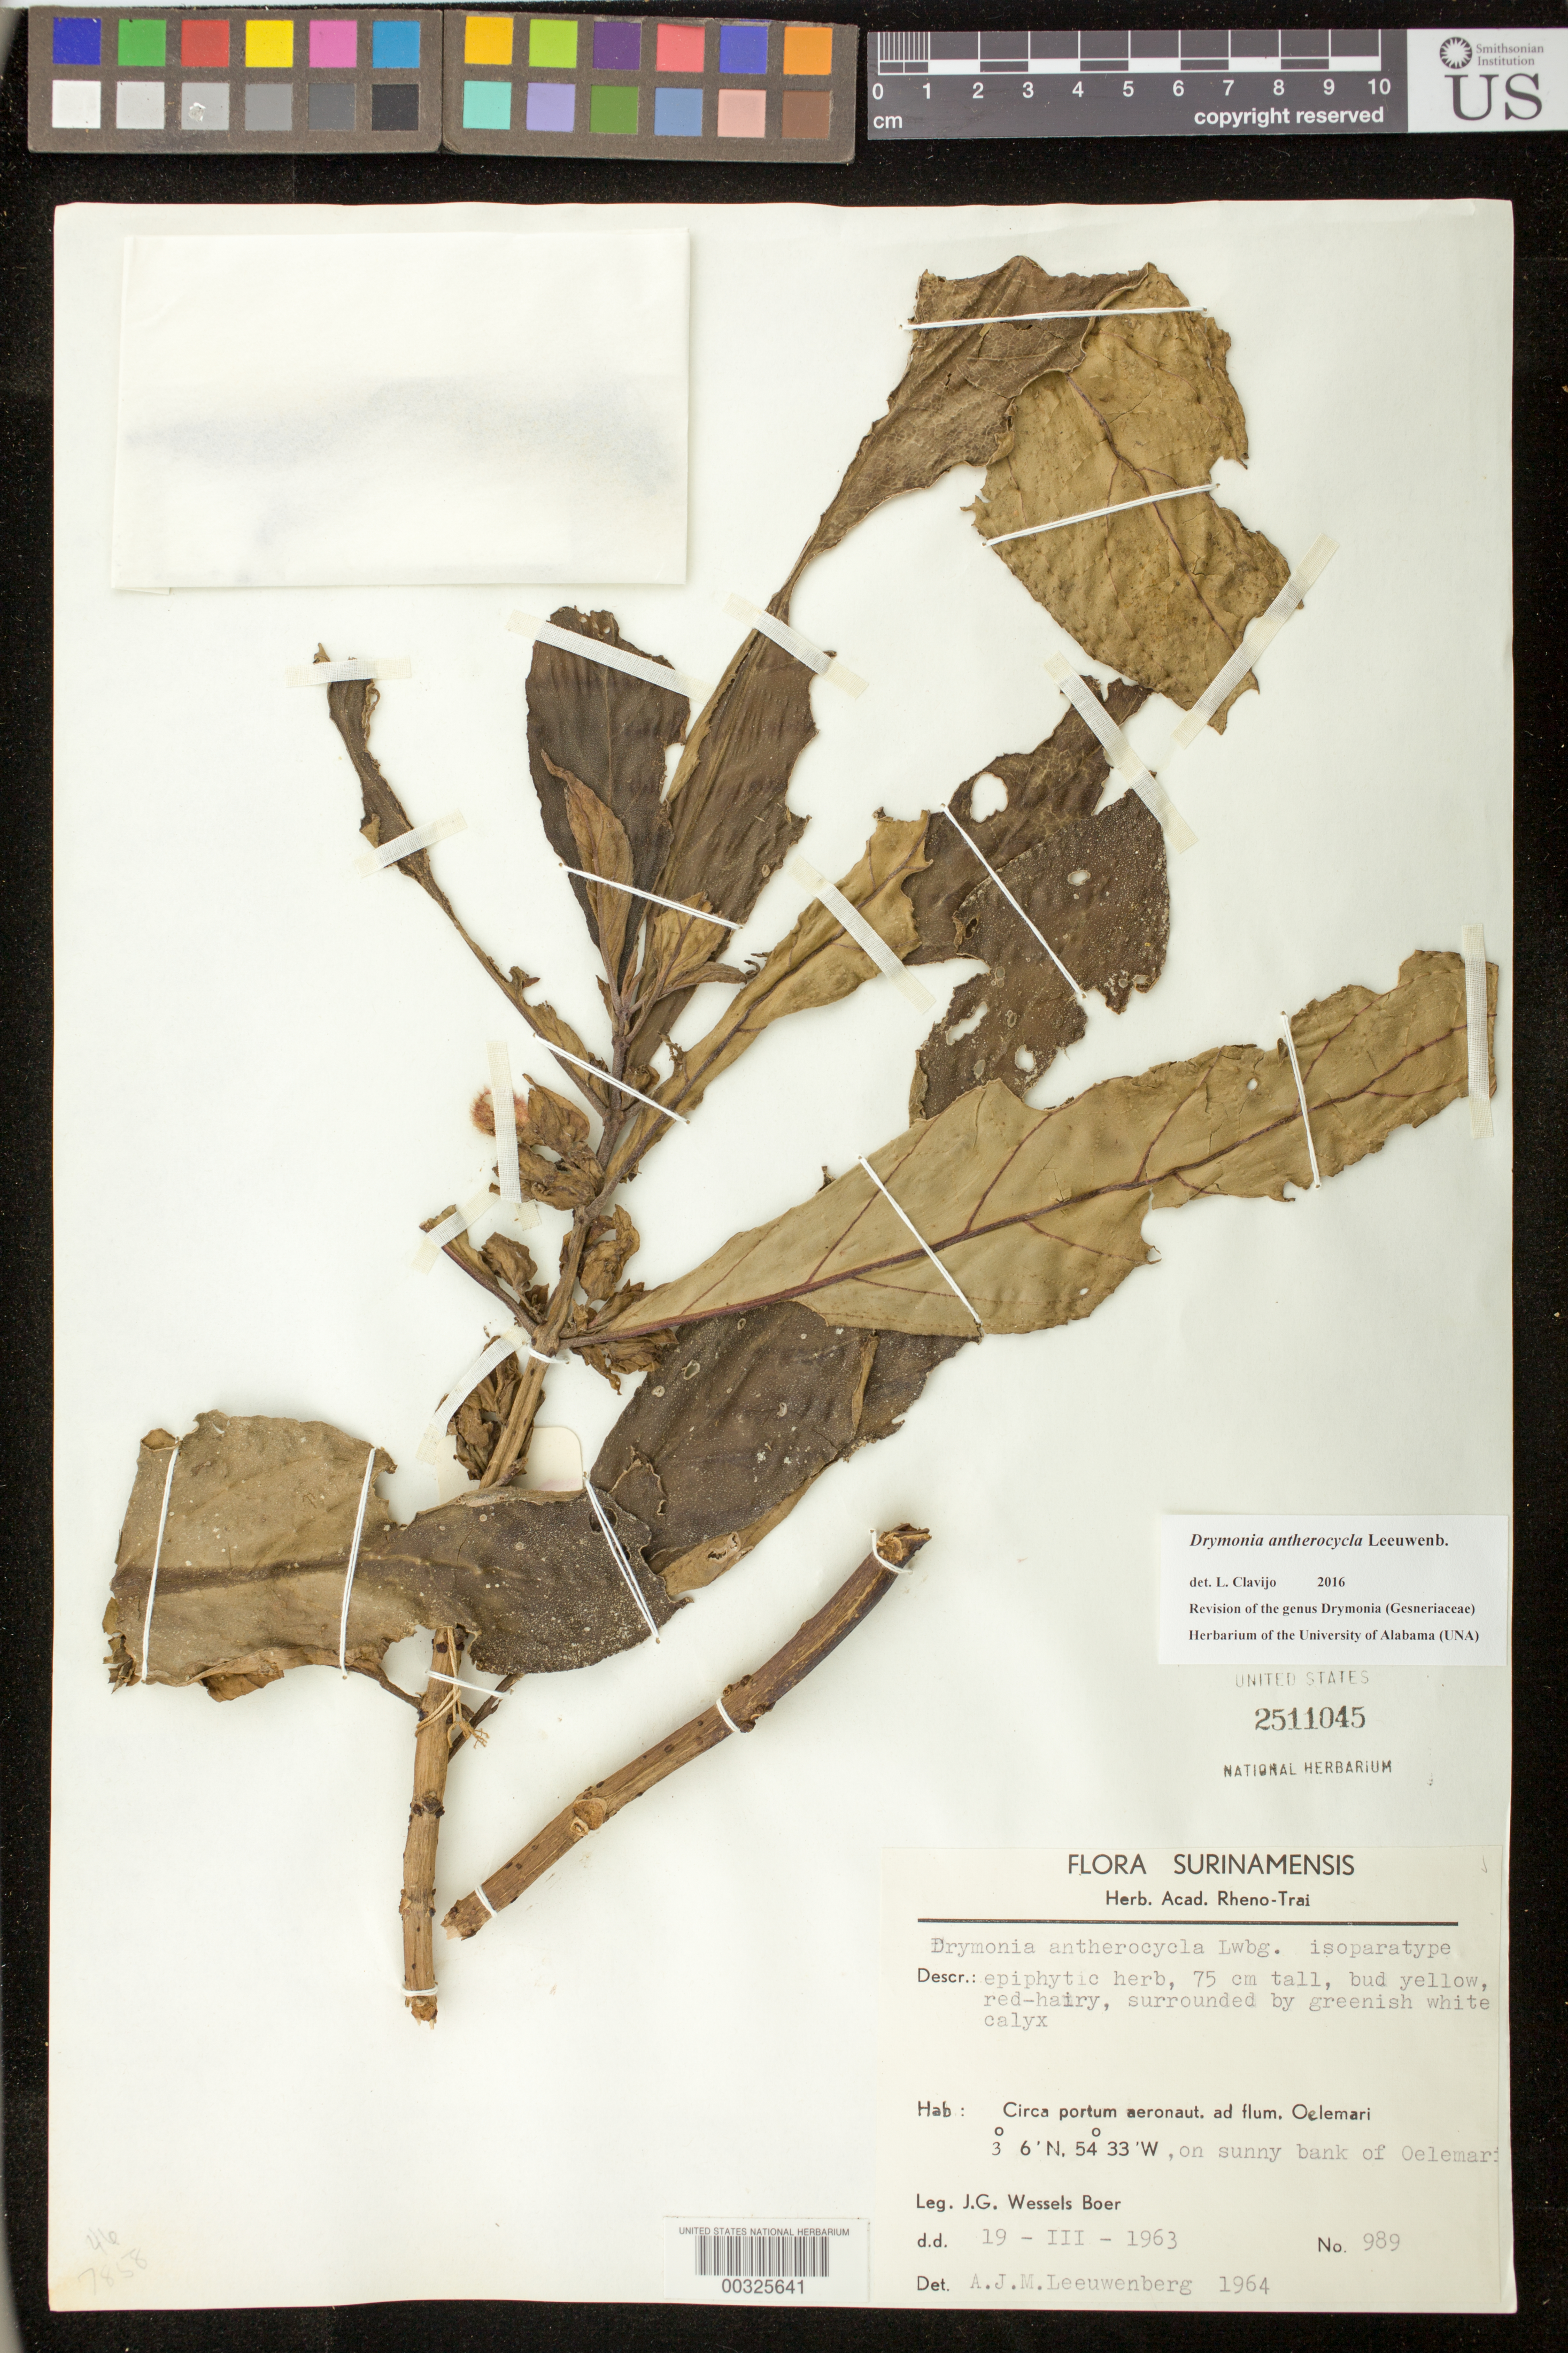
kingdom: Plantae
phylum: Tracheophyta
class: Magnoliopsida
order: Lamiales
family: Gesneriaceae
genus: Drymonia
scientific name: Drymonia antherocycla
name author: Leeuwenb.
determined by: Skog, Laurence E.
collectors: J. G. Wessels Boer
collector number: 989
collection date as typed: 19 Mar 1963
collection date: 1963-03-19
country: Suriname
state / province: Sipaliwini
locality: Circa portum aeronaut. ad flum. Oelemari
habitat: On sunny bank [of river]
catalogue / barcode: US 2511045